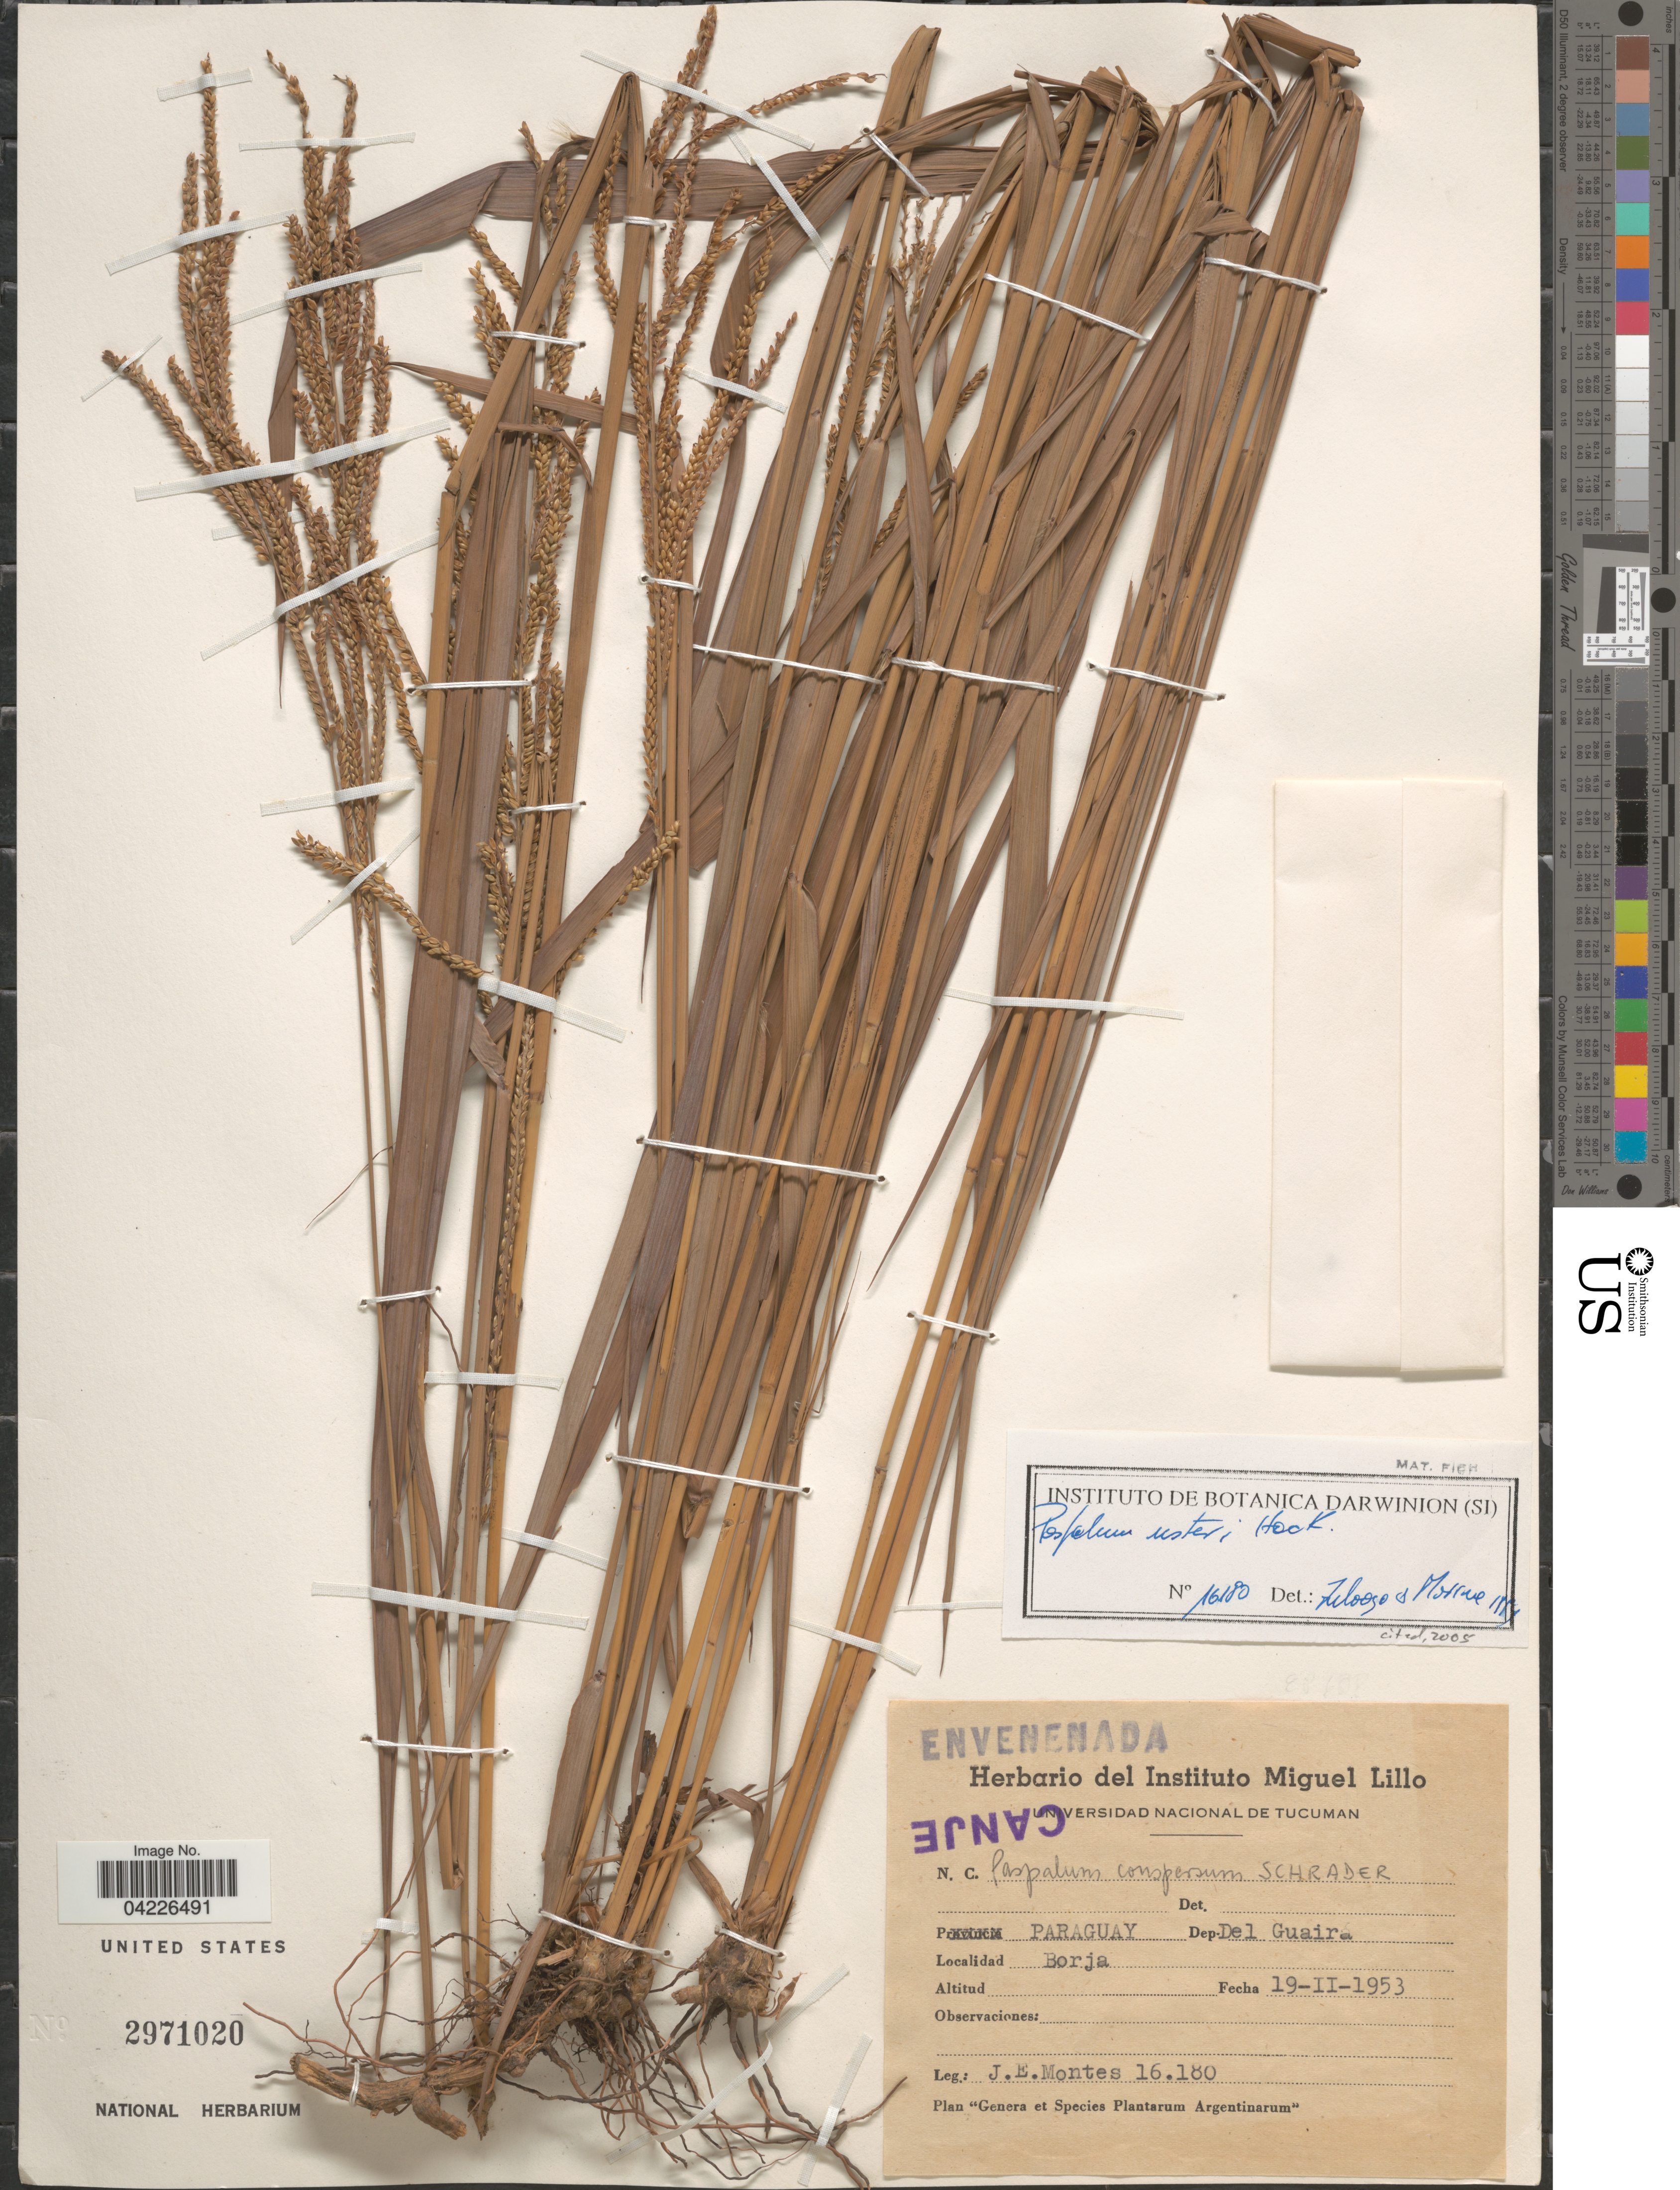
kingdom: Plantae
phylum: Tracheophyta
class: Liliopsida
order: Poales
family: Poaceae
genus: Paspalum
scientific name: Paspalum usteri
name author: Hack.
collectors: J. E. Montes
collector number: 16180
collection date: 1953-02-19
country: Paraguay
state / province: Guaira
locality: Dep. Del Guaira. Borja.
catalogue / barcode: US 2971020